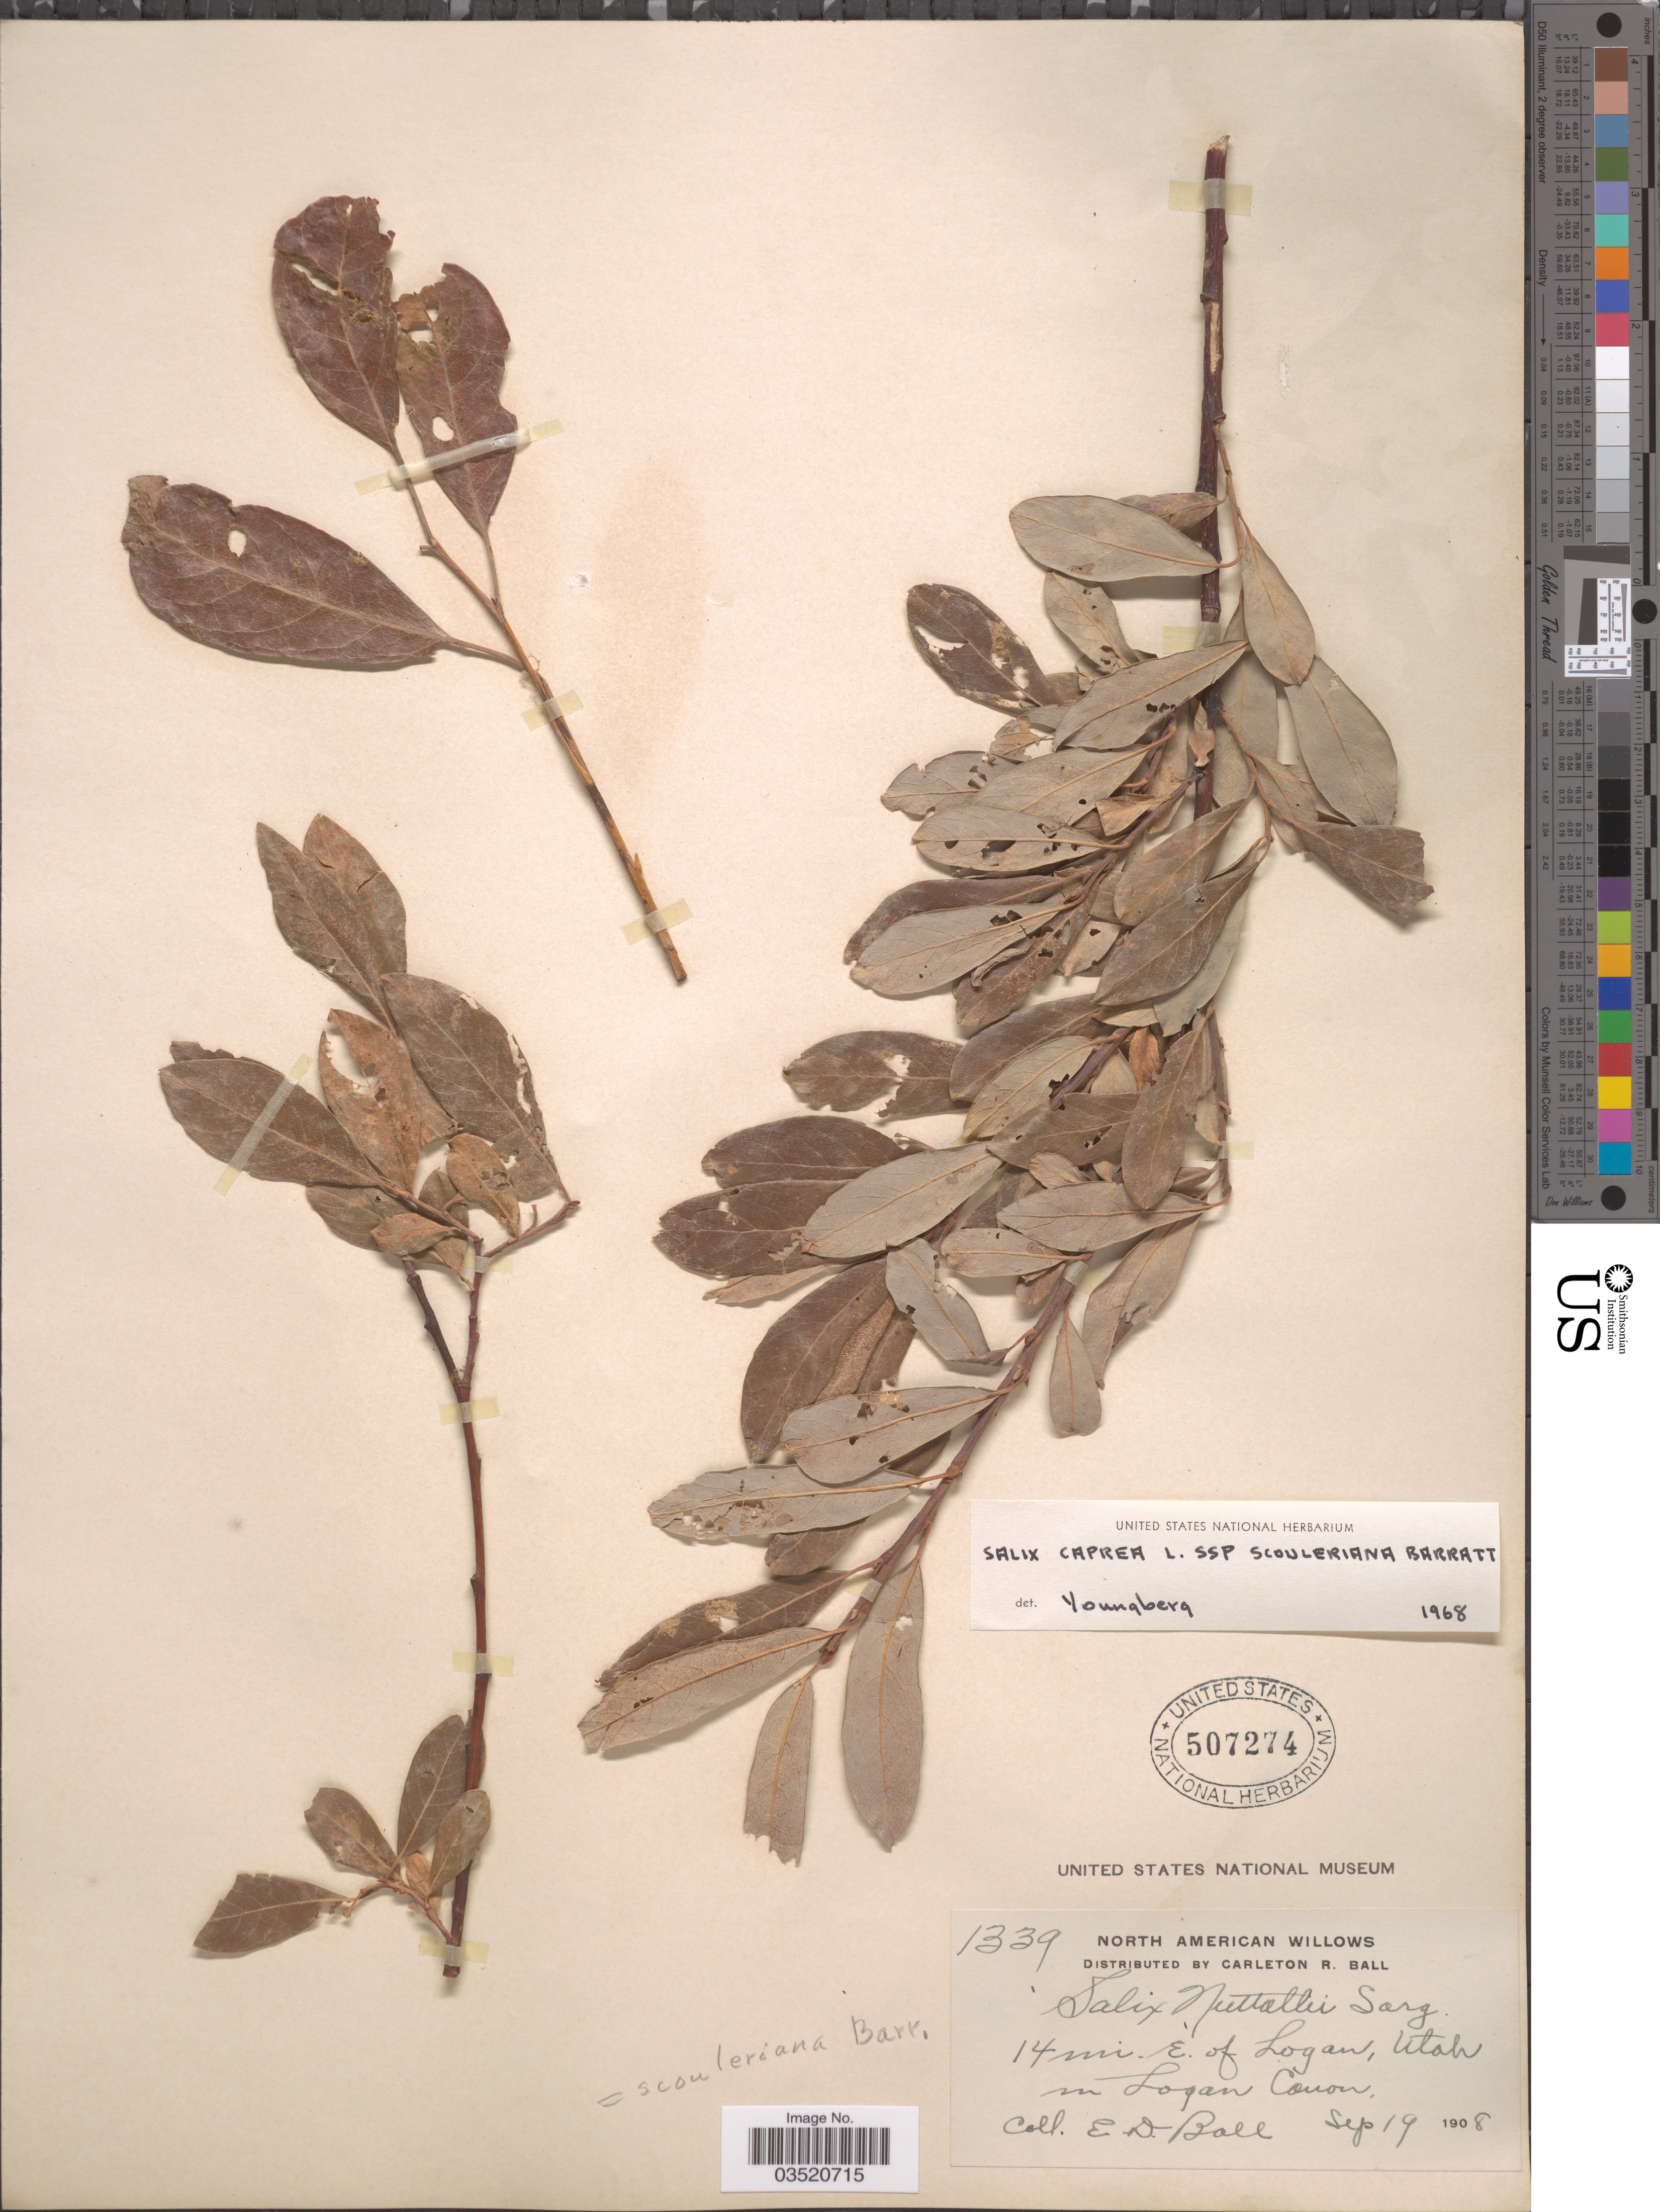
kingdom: Plantae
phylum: Tracheophyta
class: Magnoliopsida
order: Malpighiales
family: Salicaceae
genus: Salix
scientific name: Salix scouleriana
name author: Barratt ex Hook.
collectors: E. Ball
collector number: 1339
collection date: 1908-09-19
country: United States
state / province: Utah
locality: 14 mi. E. of Logan, nr Logan Canon.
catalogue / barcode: US 507274